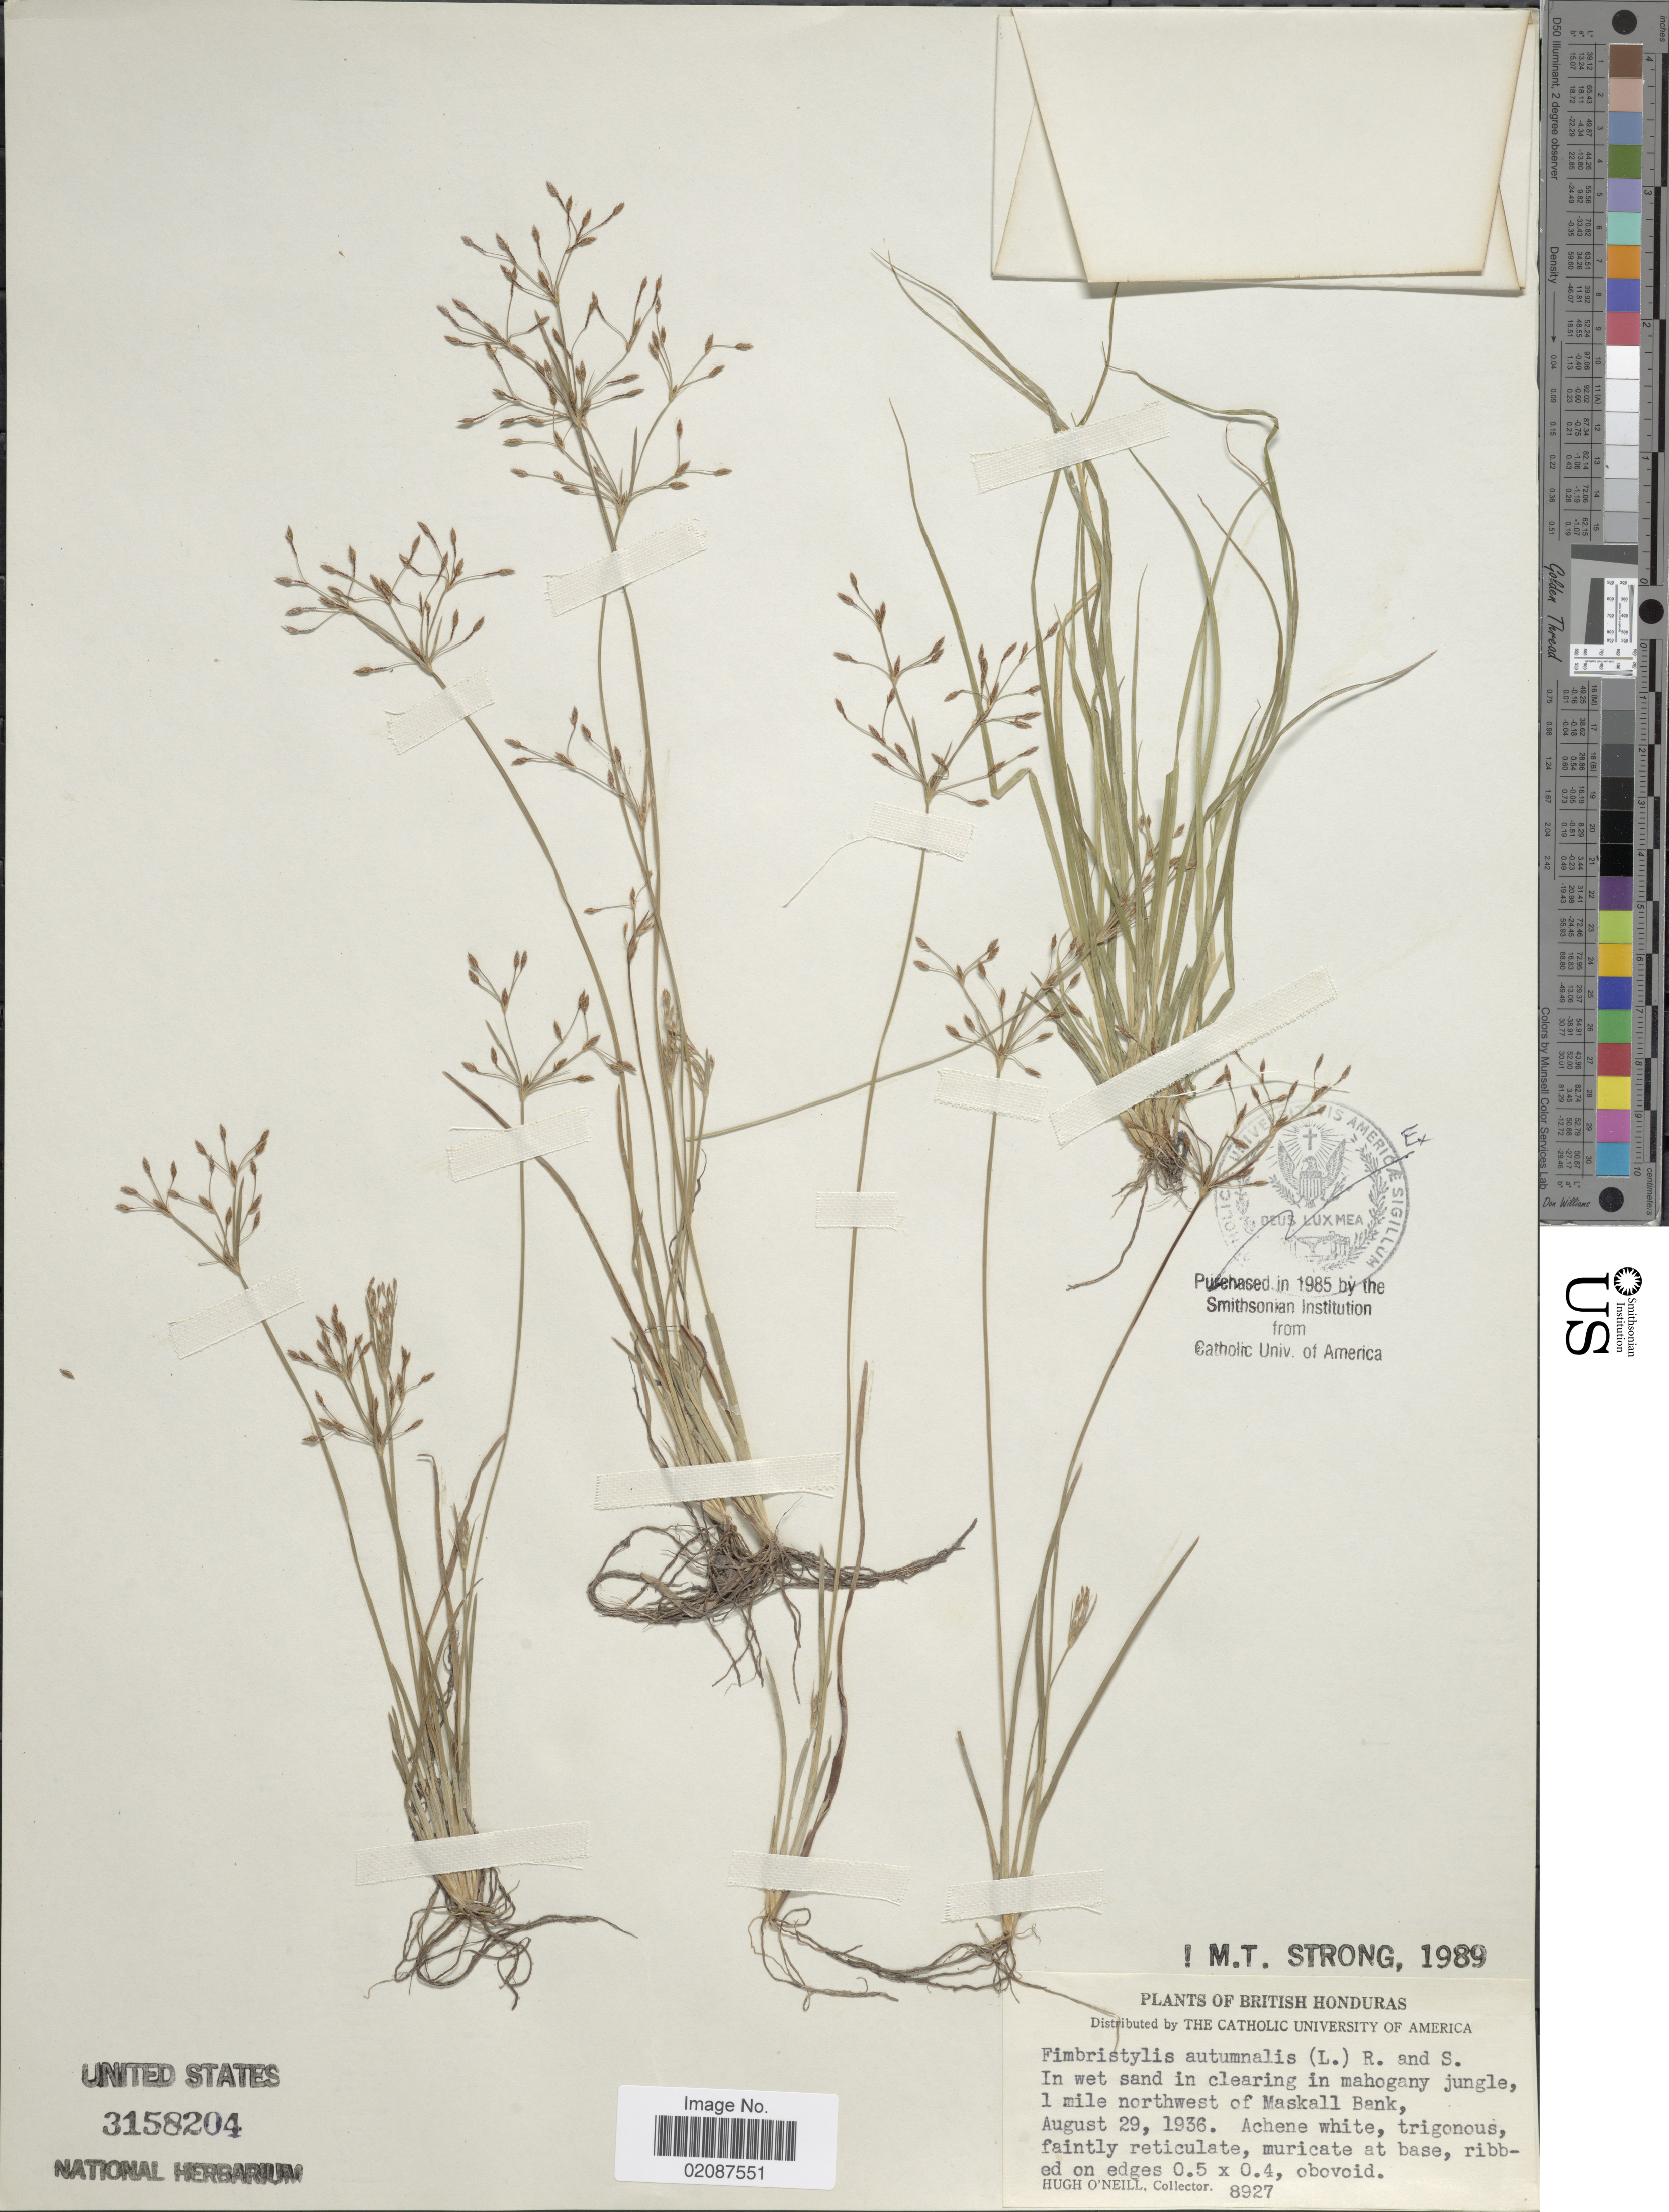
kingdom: Plantae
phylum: Tracheophyta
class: Liliopsida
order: Poales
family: Cyperaceae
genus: Fimbristylis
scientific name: Fimbristylis autumnalis (L.) Roem. & Schult.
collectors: H. O'Neill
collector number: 8927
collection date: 1936-08-29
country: Belize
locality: British Honduras, 1 mile northwest of Maskall Bank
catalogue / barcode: US 3158204